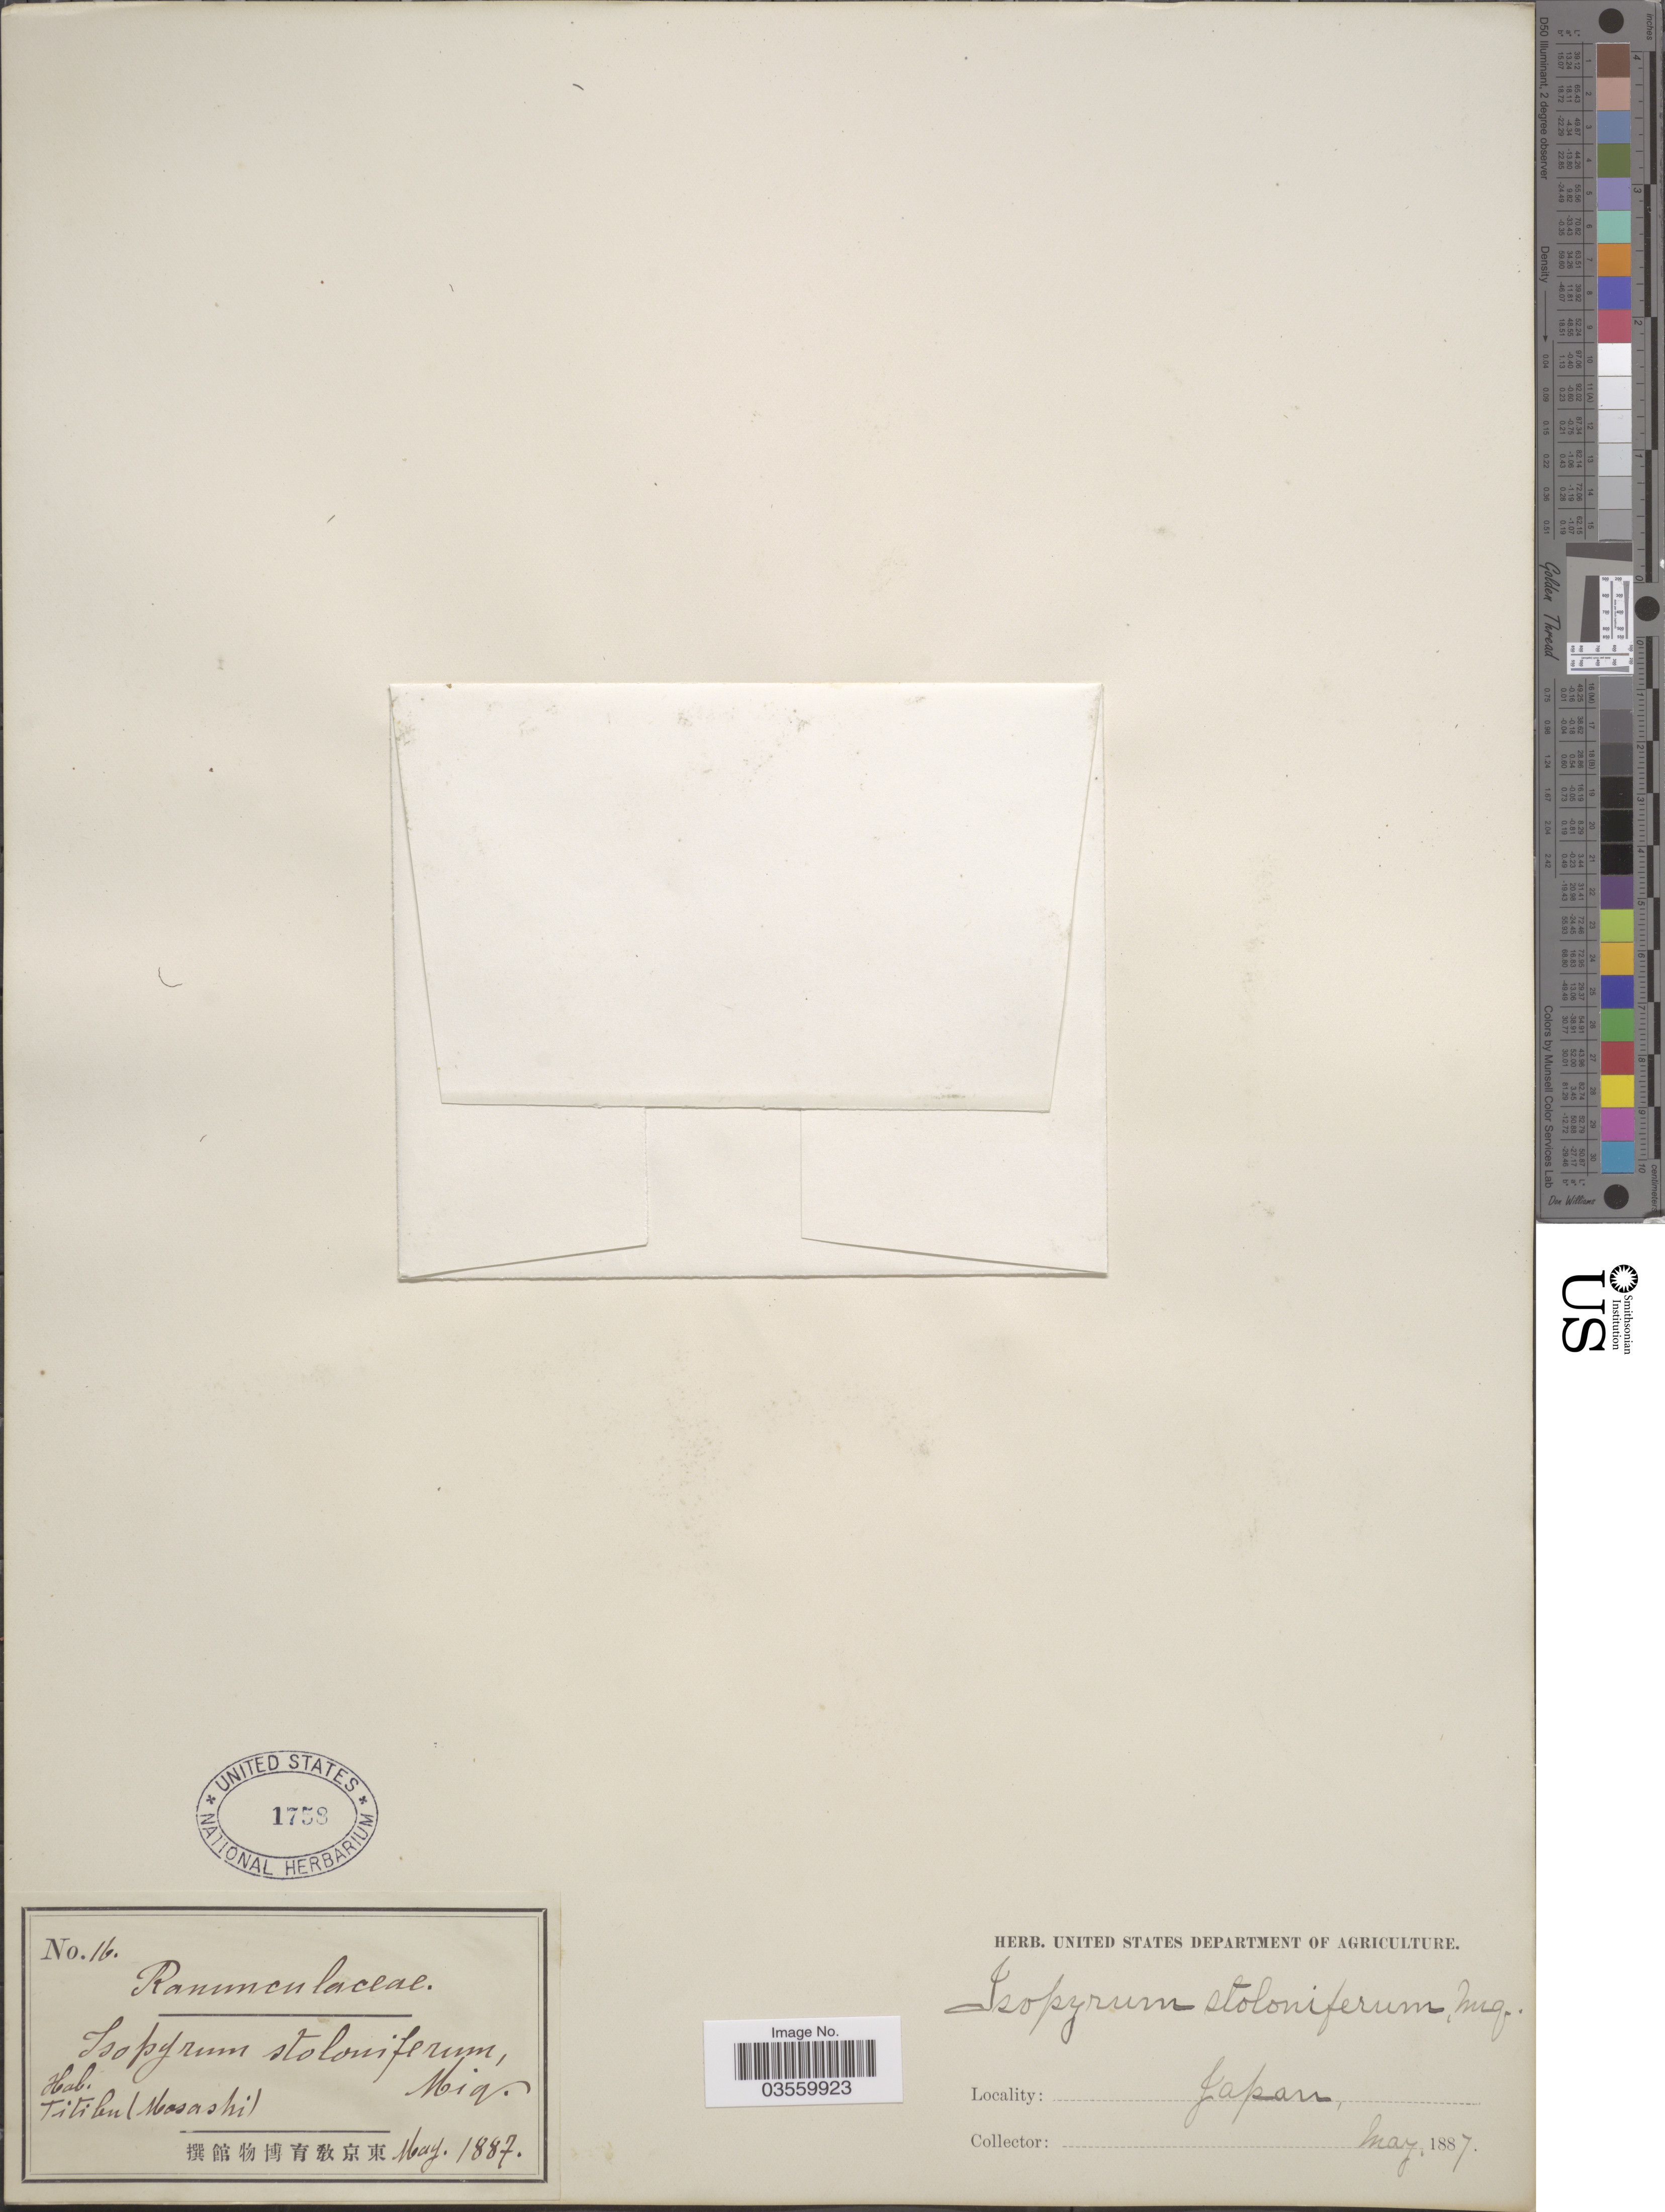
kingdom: Plantae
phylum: Tracheophyta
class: Magnoliopsida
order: Ranunculales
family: Ranunculaceae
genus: Dichocarpum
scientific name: Dichocarpum stoloniferum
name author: (Maxim.) W.T. Wang & P.K. Hsiao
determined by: Strong, Mark T., (BOT), Smithsonian Institution - National Museum of Natural History (UNITED STATES)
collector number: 16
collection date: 1887-05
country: Japan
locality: Titibu (Mosashi).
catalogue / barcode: US 1758